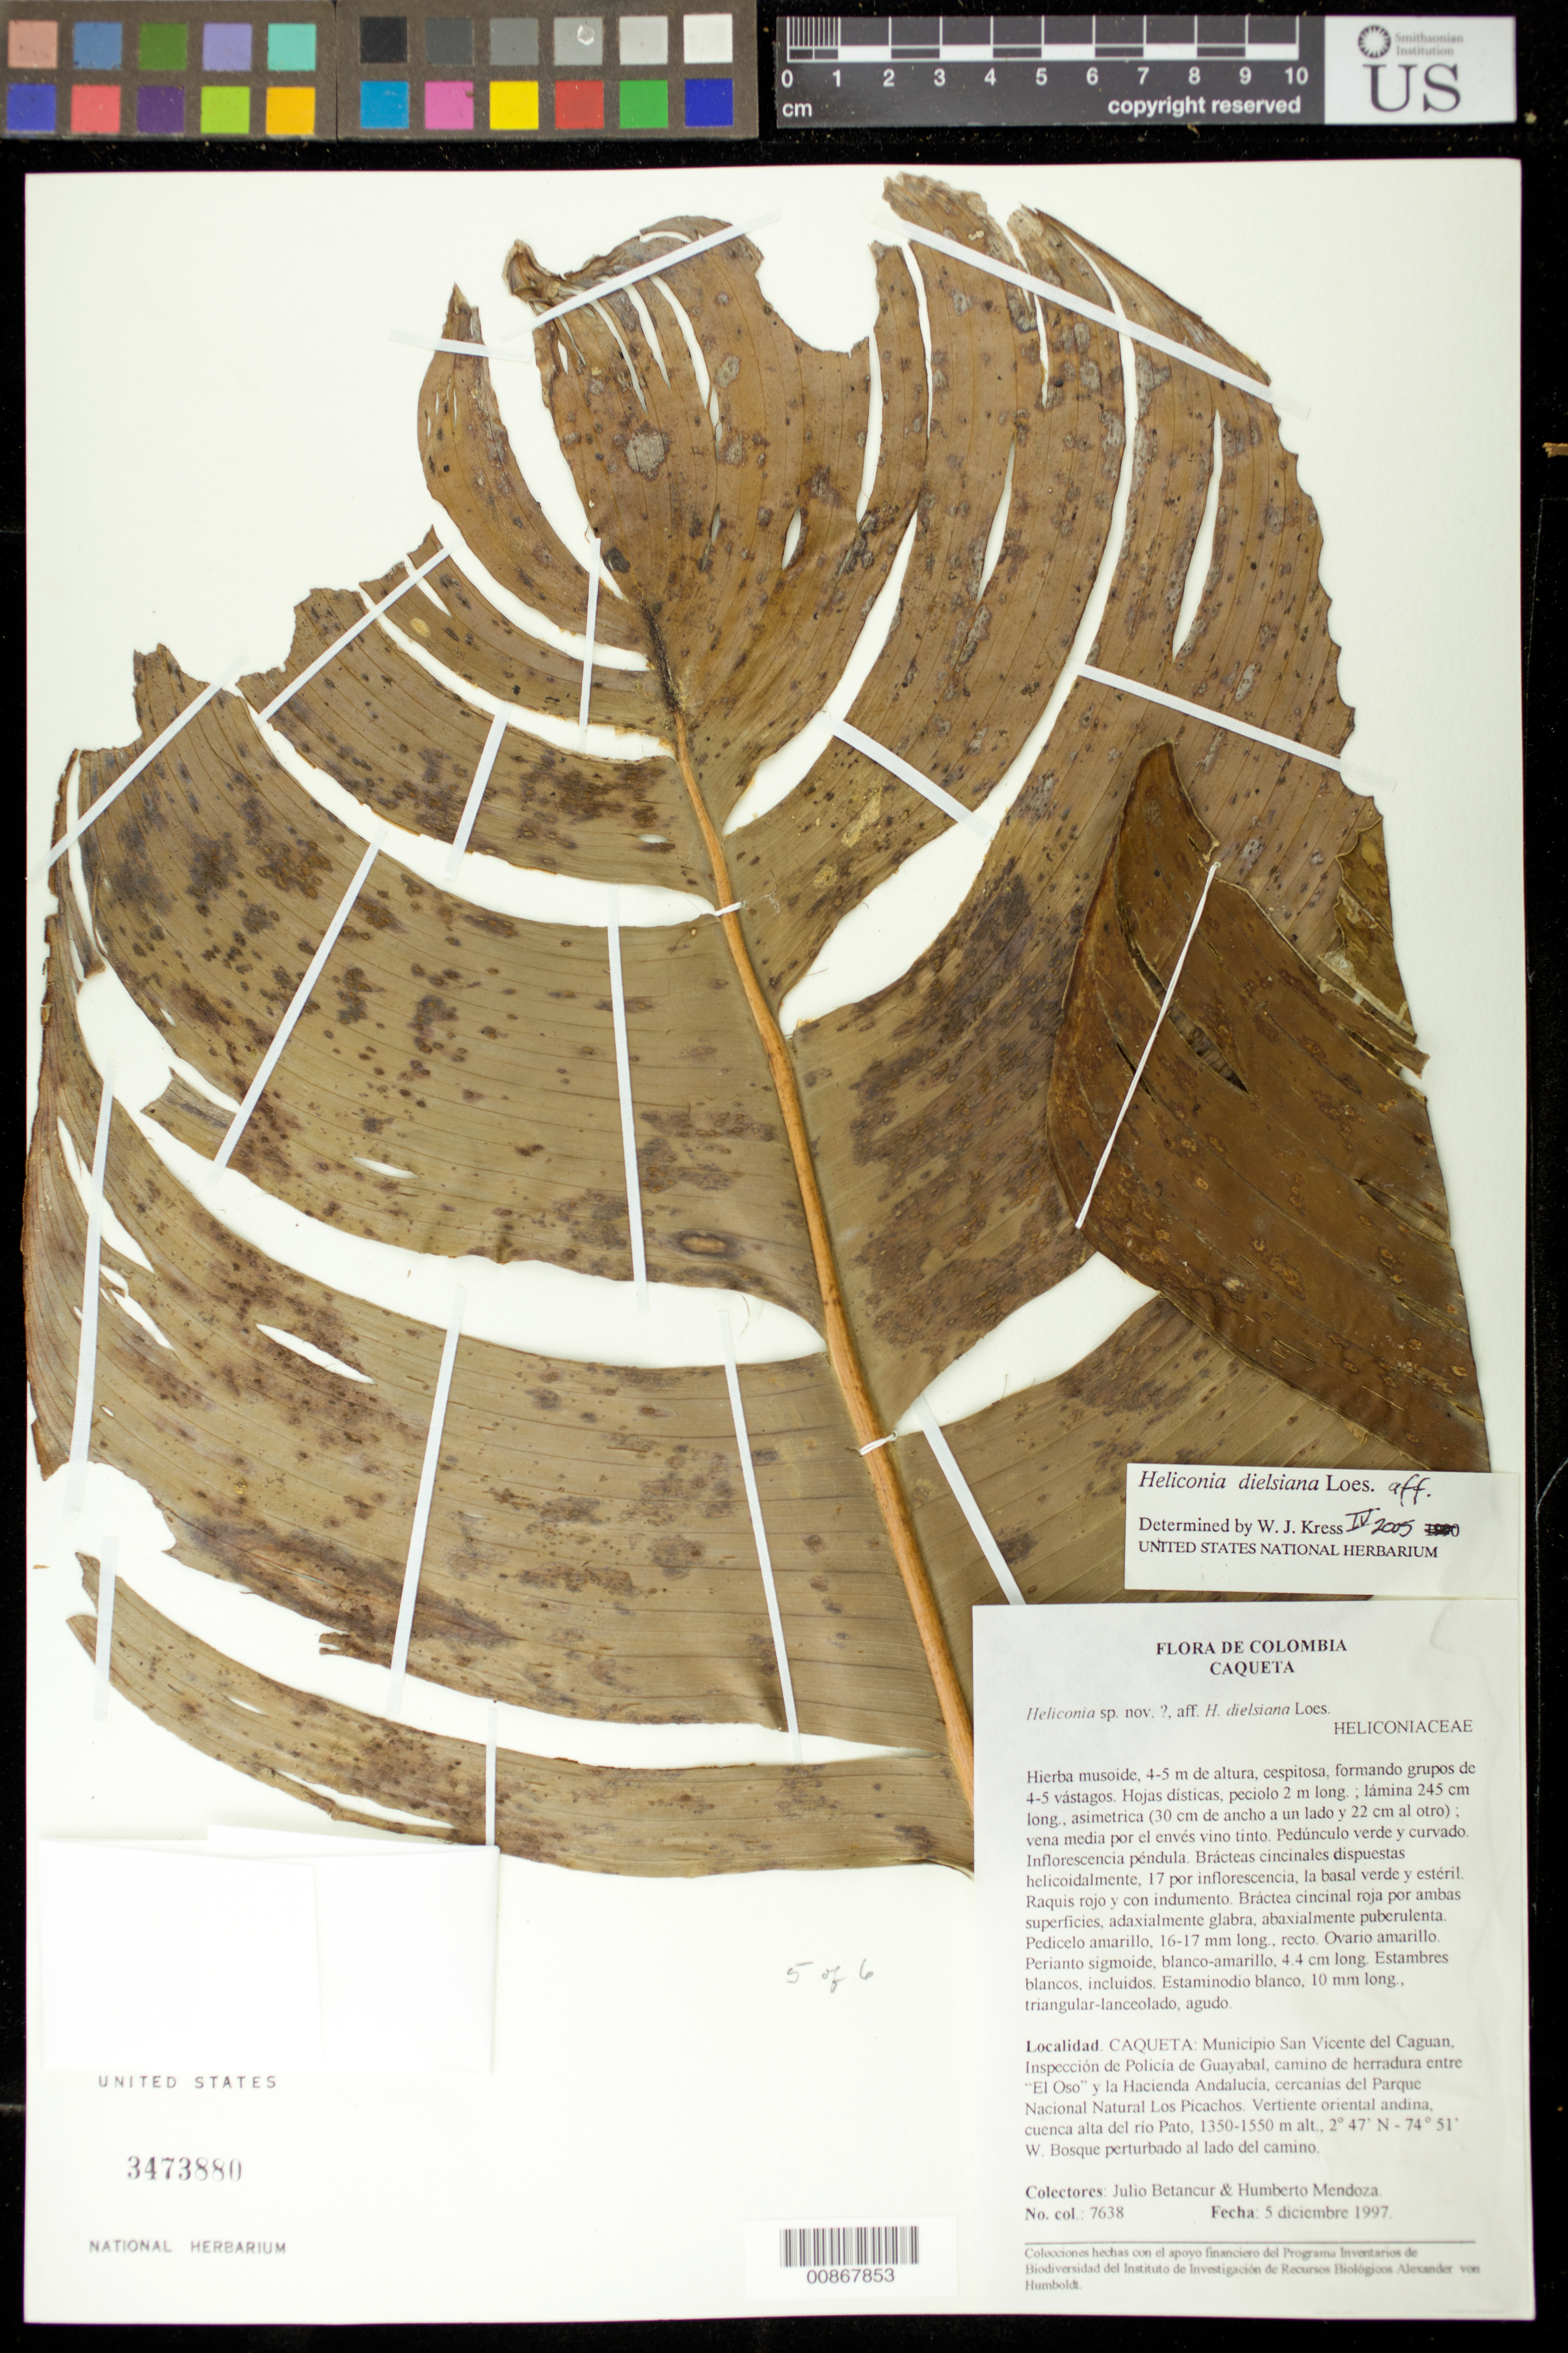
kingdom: Plantae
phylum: Tracheophyta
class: Liliopsida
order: Zingiberales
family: Heliconiaceae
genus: Heliconia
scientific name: Heliconia densiflora 'Fireflash'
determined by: Kress, W. J., (US), Smithsonian Institution - National Museum of Natural History (UNITED STATES)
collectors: J. C. Betancur & H. Mendoza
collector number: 7638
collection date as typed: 05 Dec 1997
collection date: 1997-12-05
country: Colombia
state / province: Caquetá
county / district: San Vicente del Caguan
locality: Inspeccion de Policia de Guayabal, camino de herradura entre "El Oso" y la Hacienda Andalusia, cercanias del Pargue Nacional Natural Los Picachos. Vertiento oriental andina,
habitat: Bosque perturbado lado del camino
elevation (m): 1350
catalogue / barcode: US 3473880